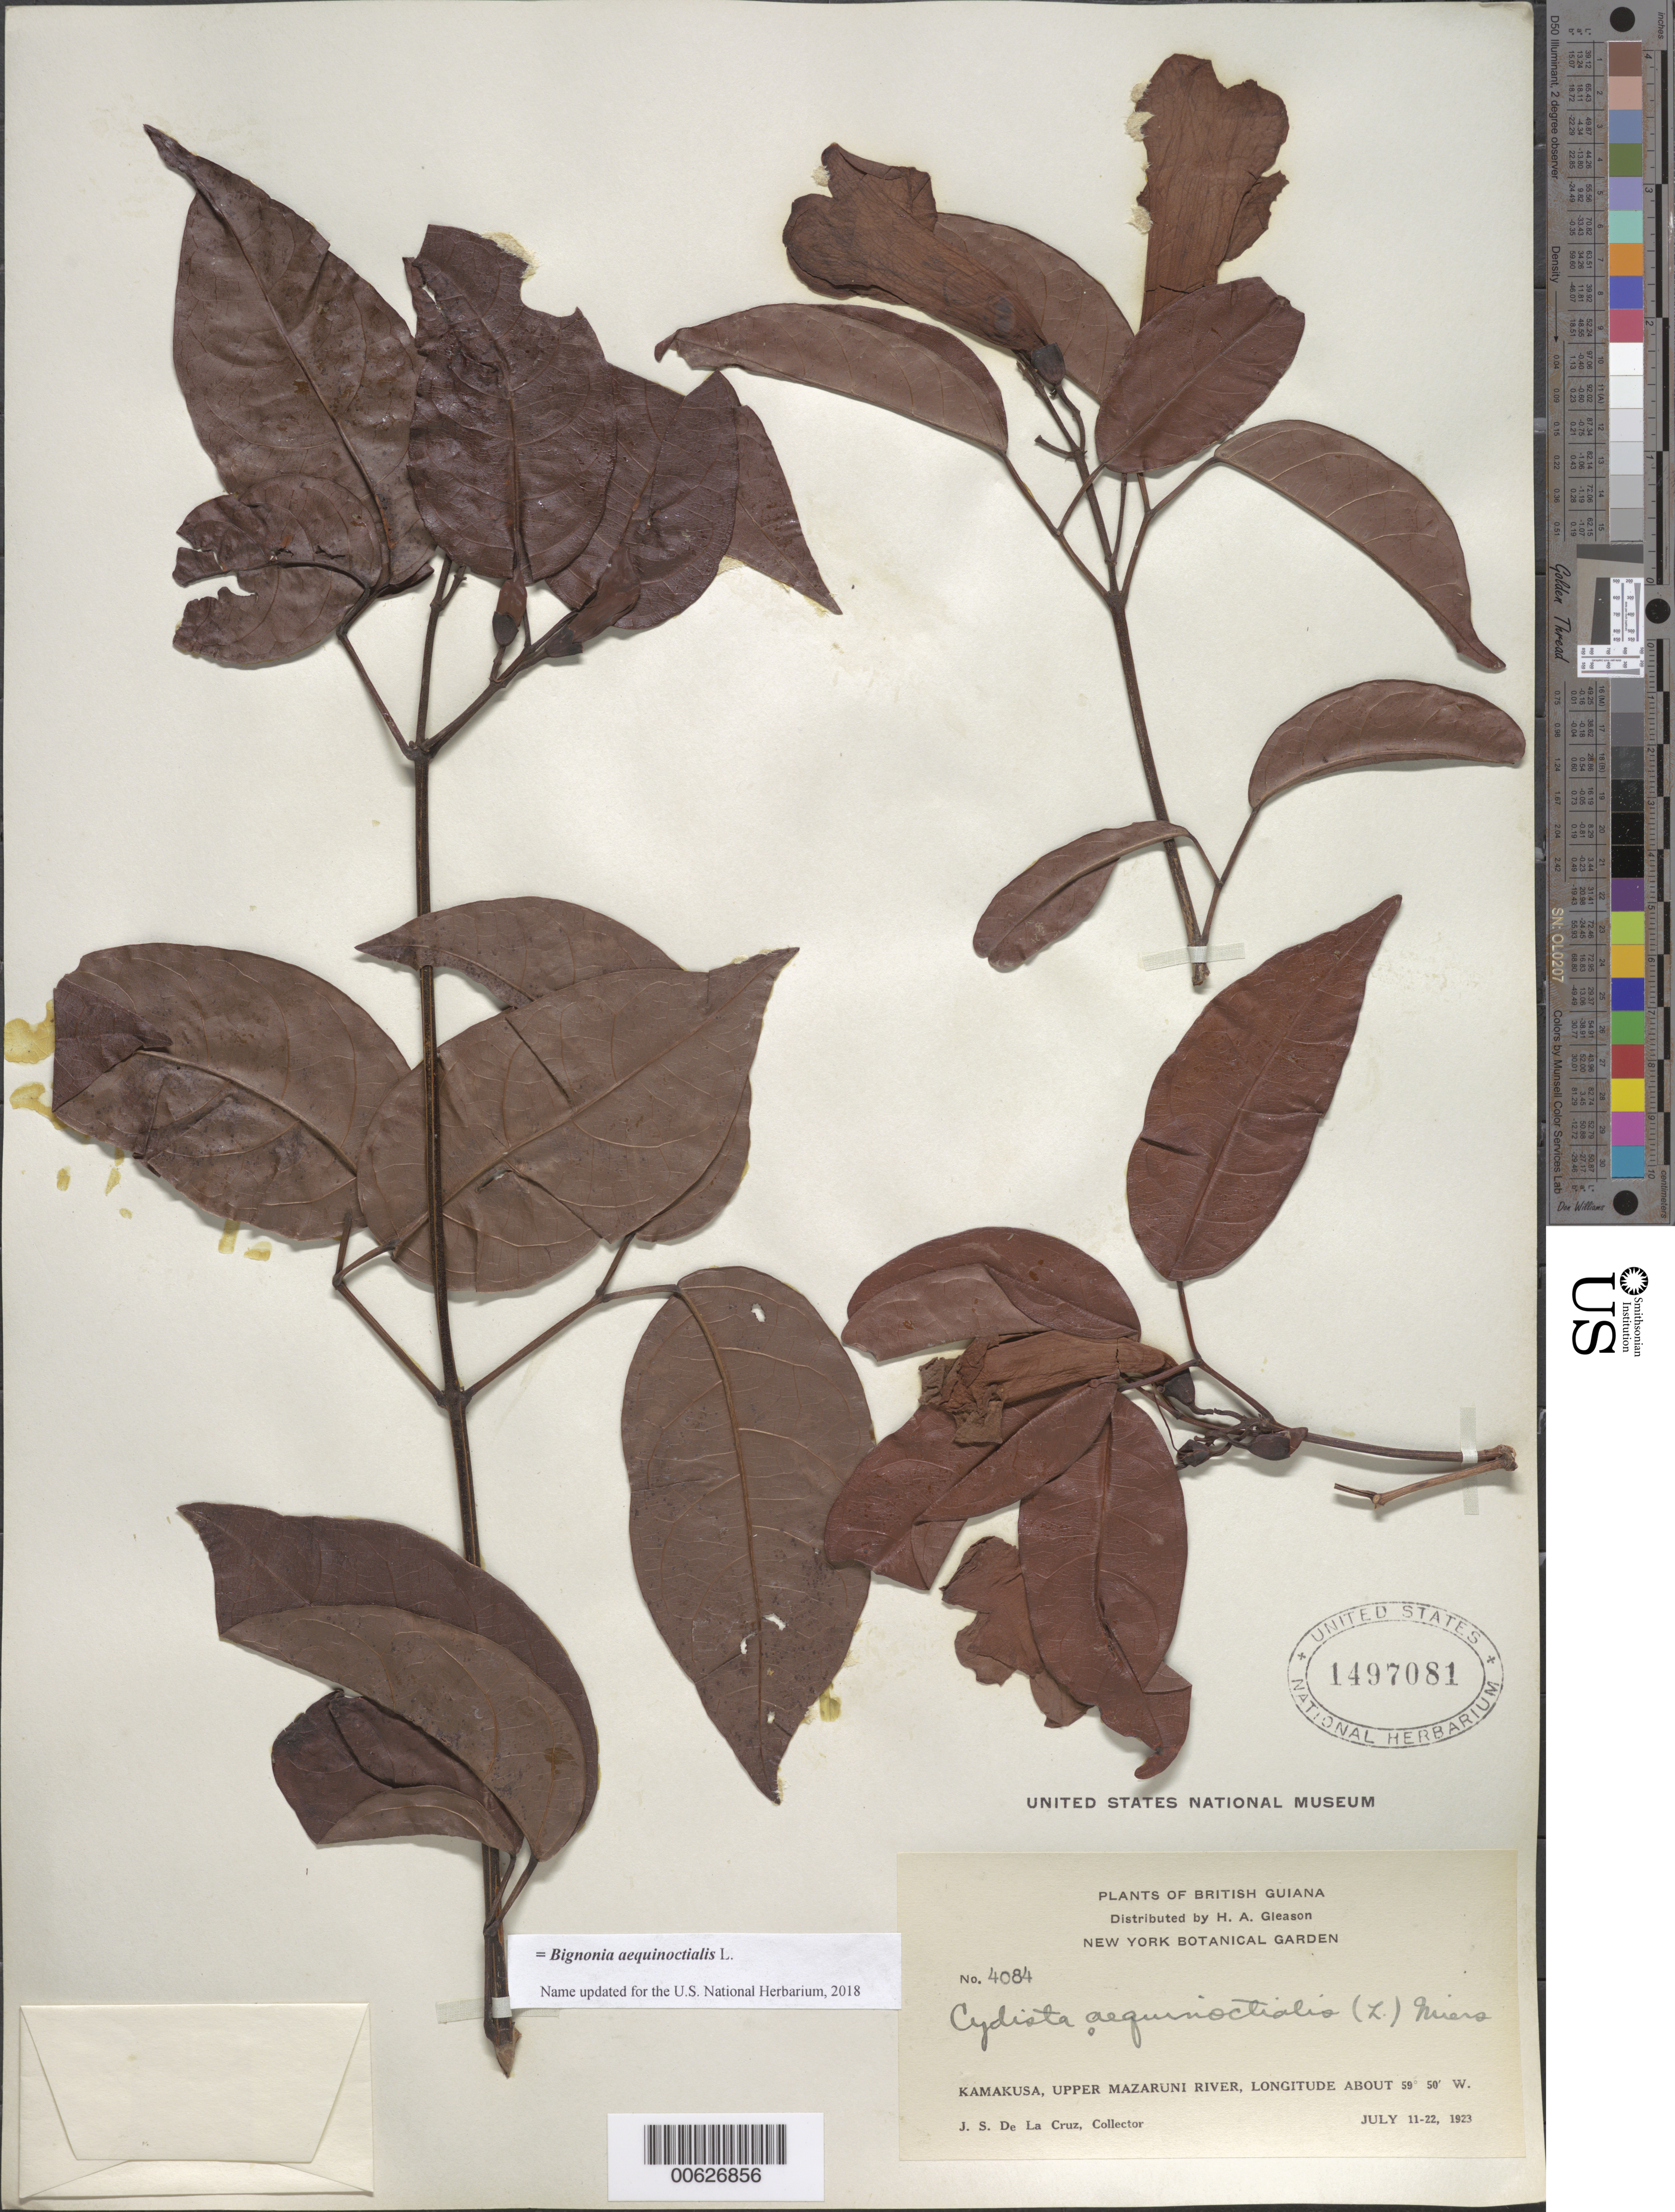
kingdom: Plantae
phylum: Tracheophyta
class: Magnoliopsida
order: Lamiales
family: Bignoniaceae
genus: Bignonia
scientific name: Bignonia aequinoctialis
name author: L.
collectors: J. S. de la Cruz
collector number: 4084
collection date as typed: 11-Jul-23 to 22-Jul-23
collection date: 1923-07-11/1923-07-22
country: Guyana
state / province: Cuyuni-Mazaruni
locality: Kamakusa, Upper Mazaruni R.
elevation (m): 100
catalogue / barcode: US 1497081